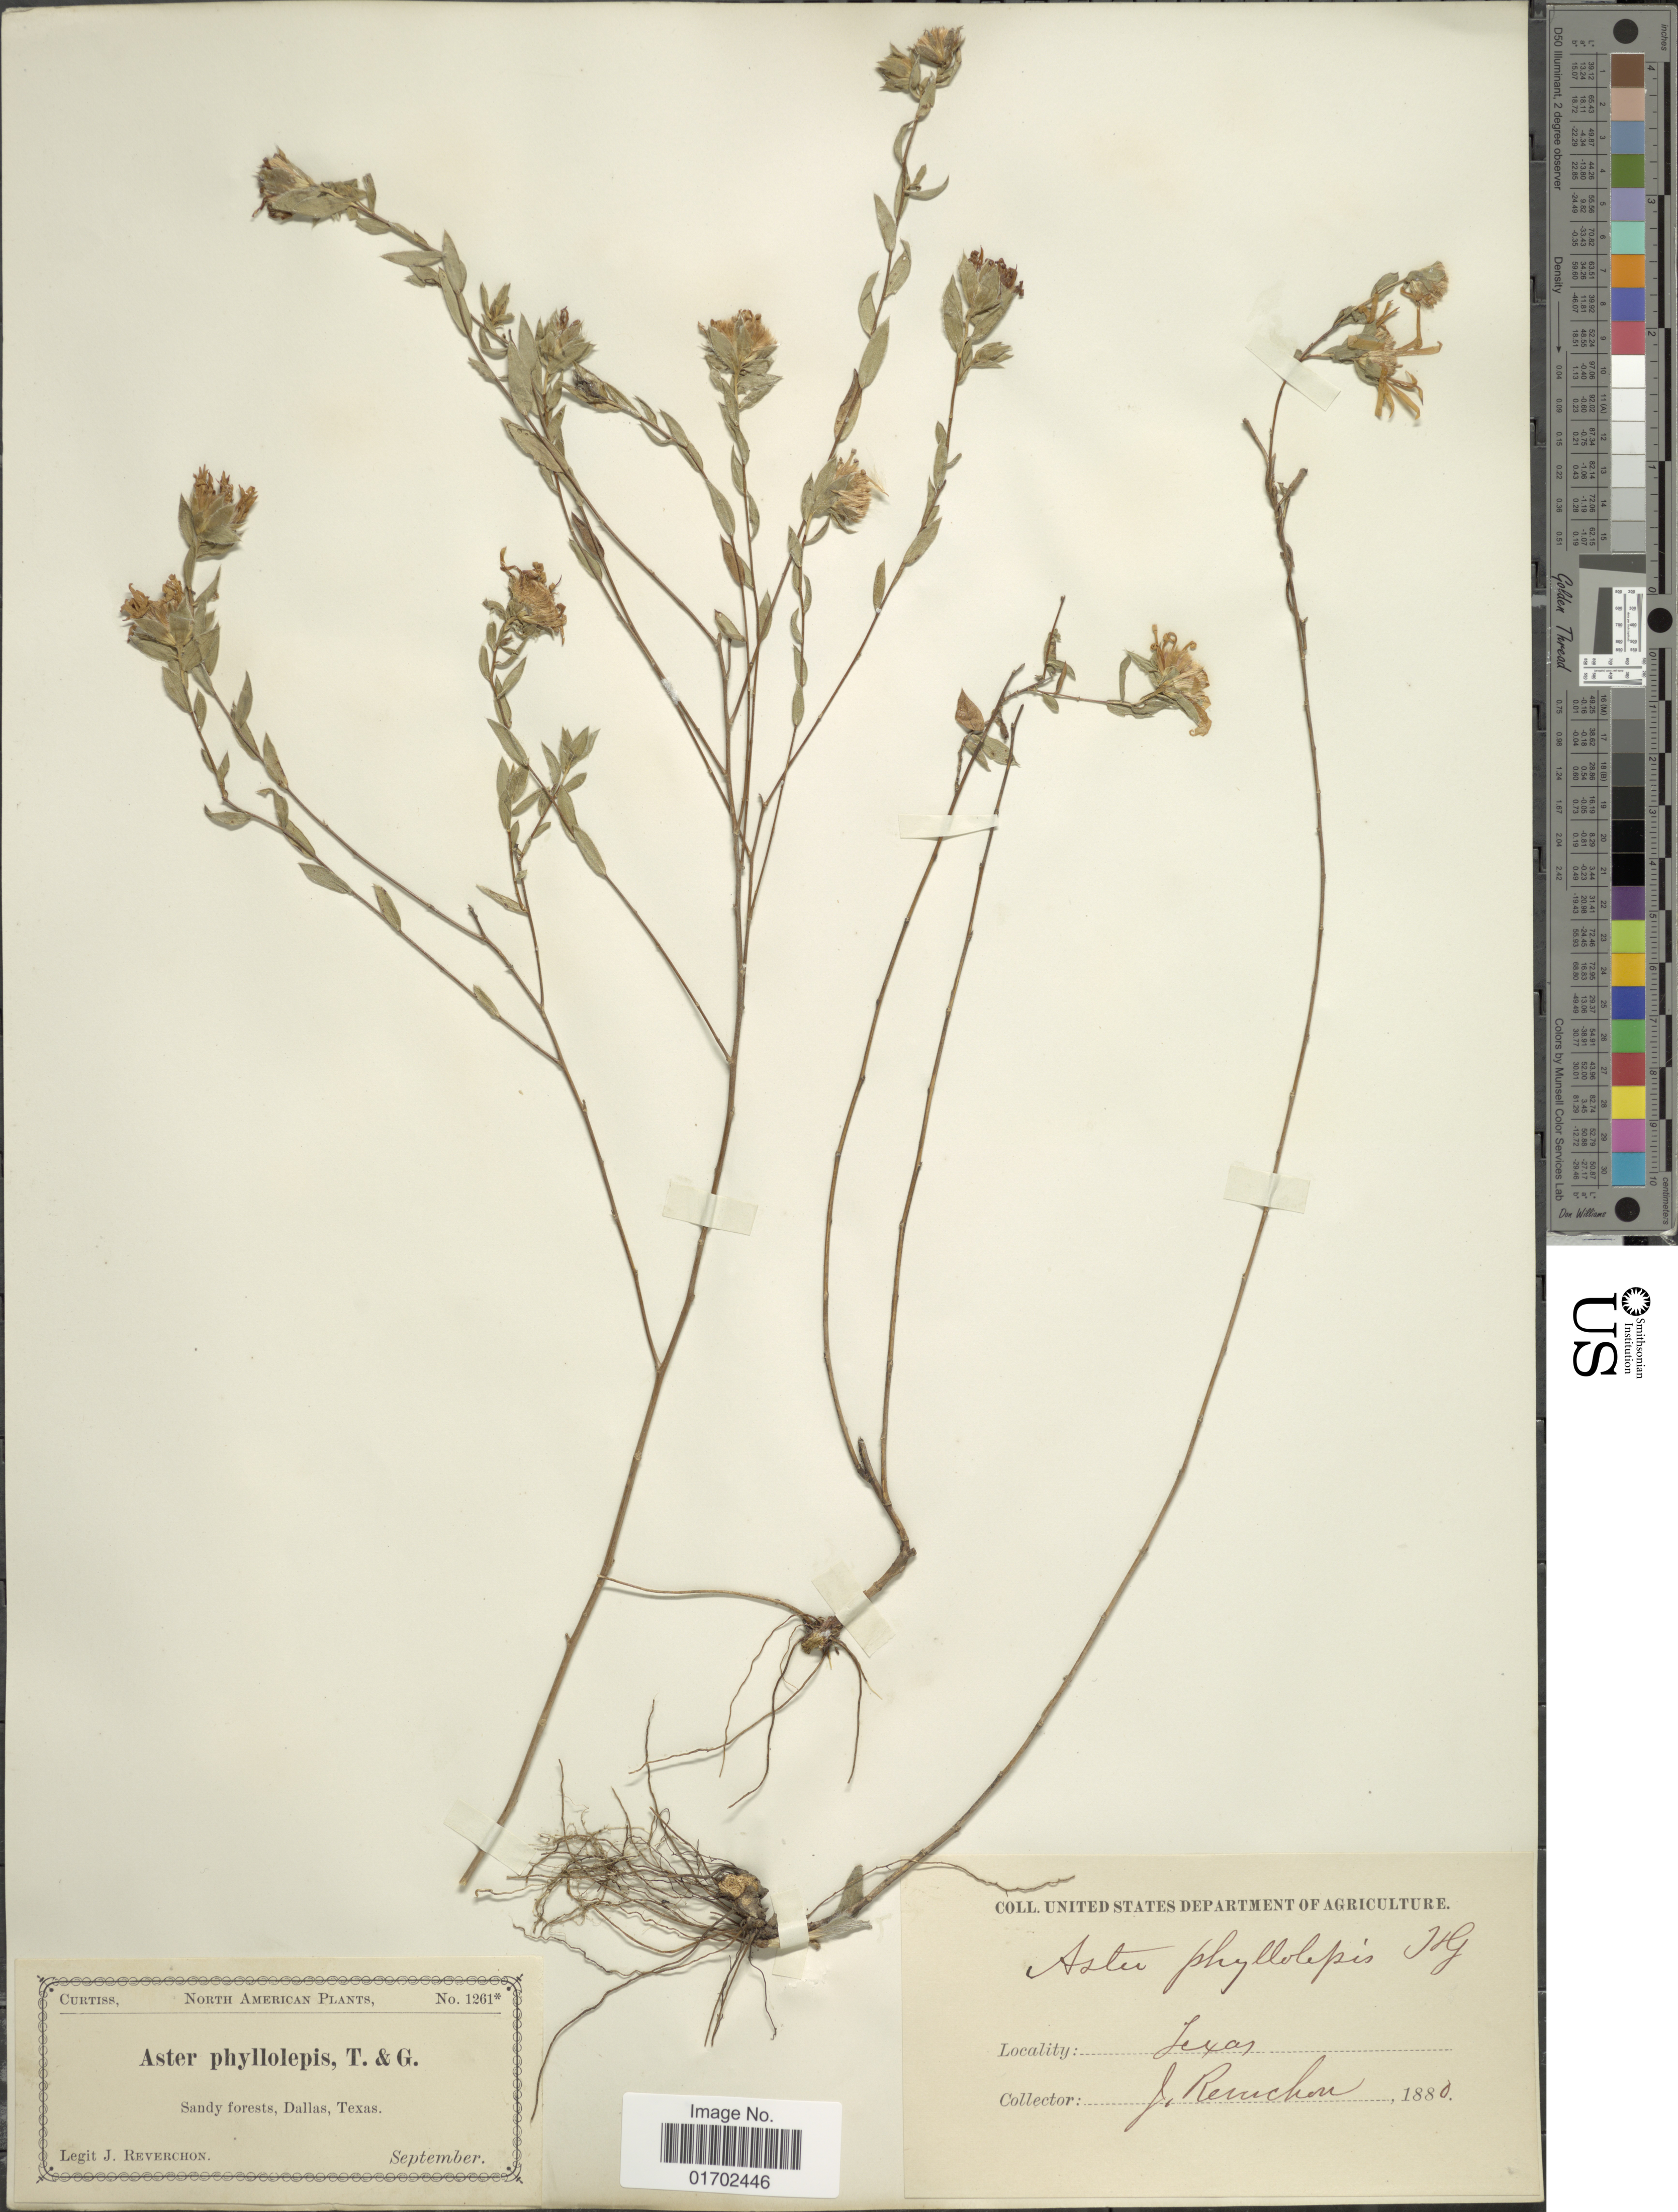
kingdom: Plantae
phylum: Tracheophyta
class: Magnoliopsida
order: Asterales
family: Asteraceae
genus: Symphyotrichum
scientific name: Symphyotrichum pratense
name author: (Raf.) G.L. Nesom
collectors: J. Reverchon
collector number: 1261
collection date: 1880-09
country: United States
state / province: Texas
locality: North American. Sandy forests, Dallas